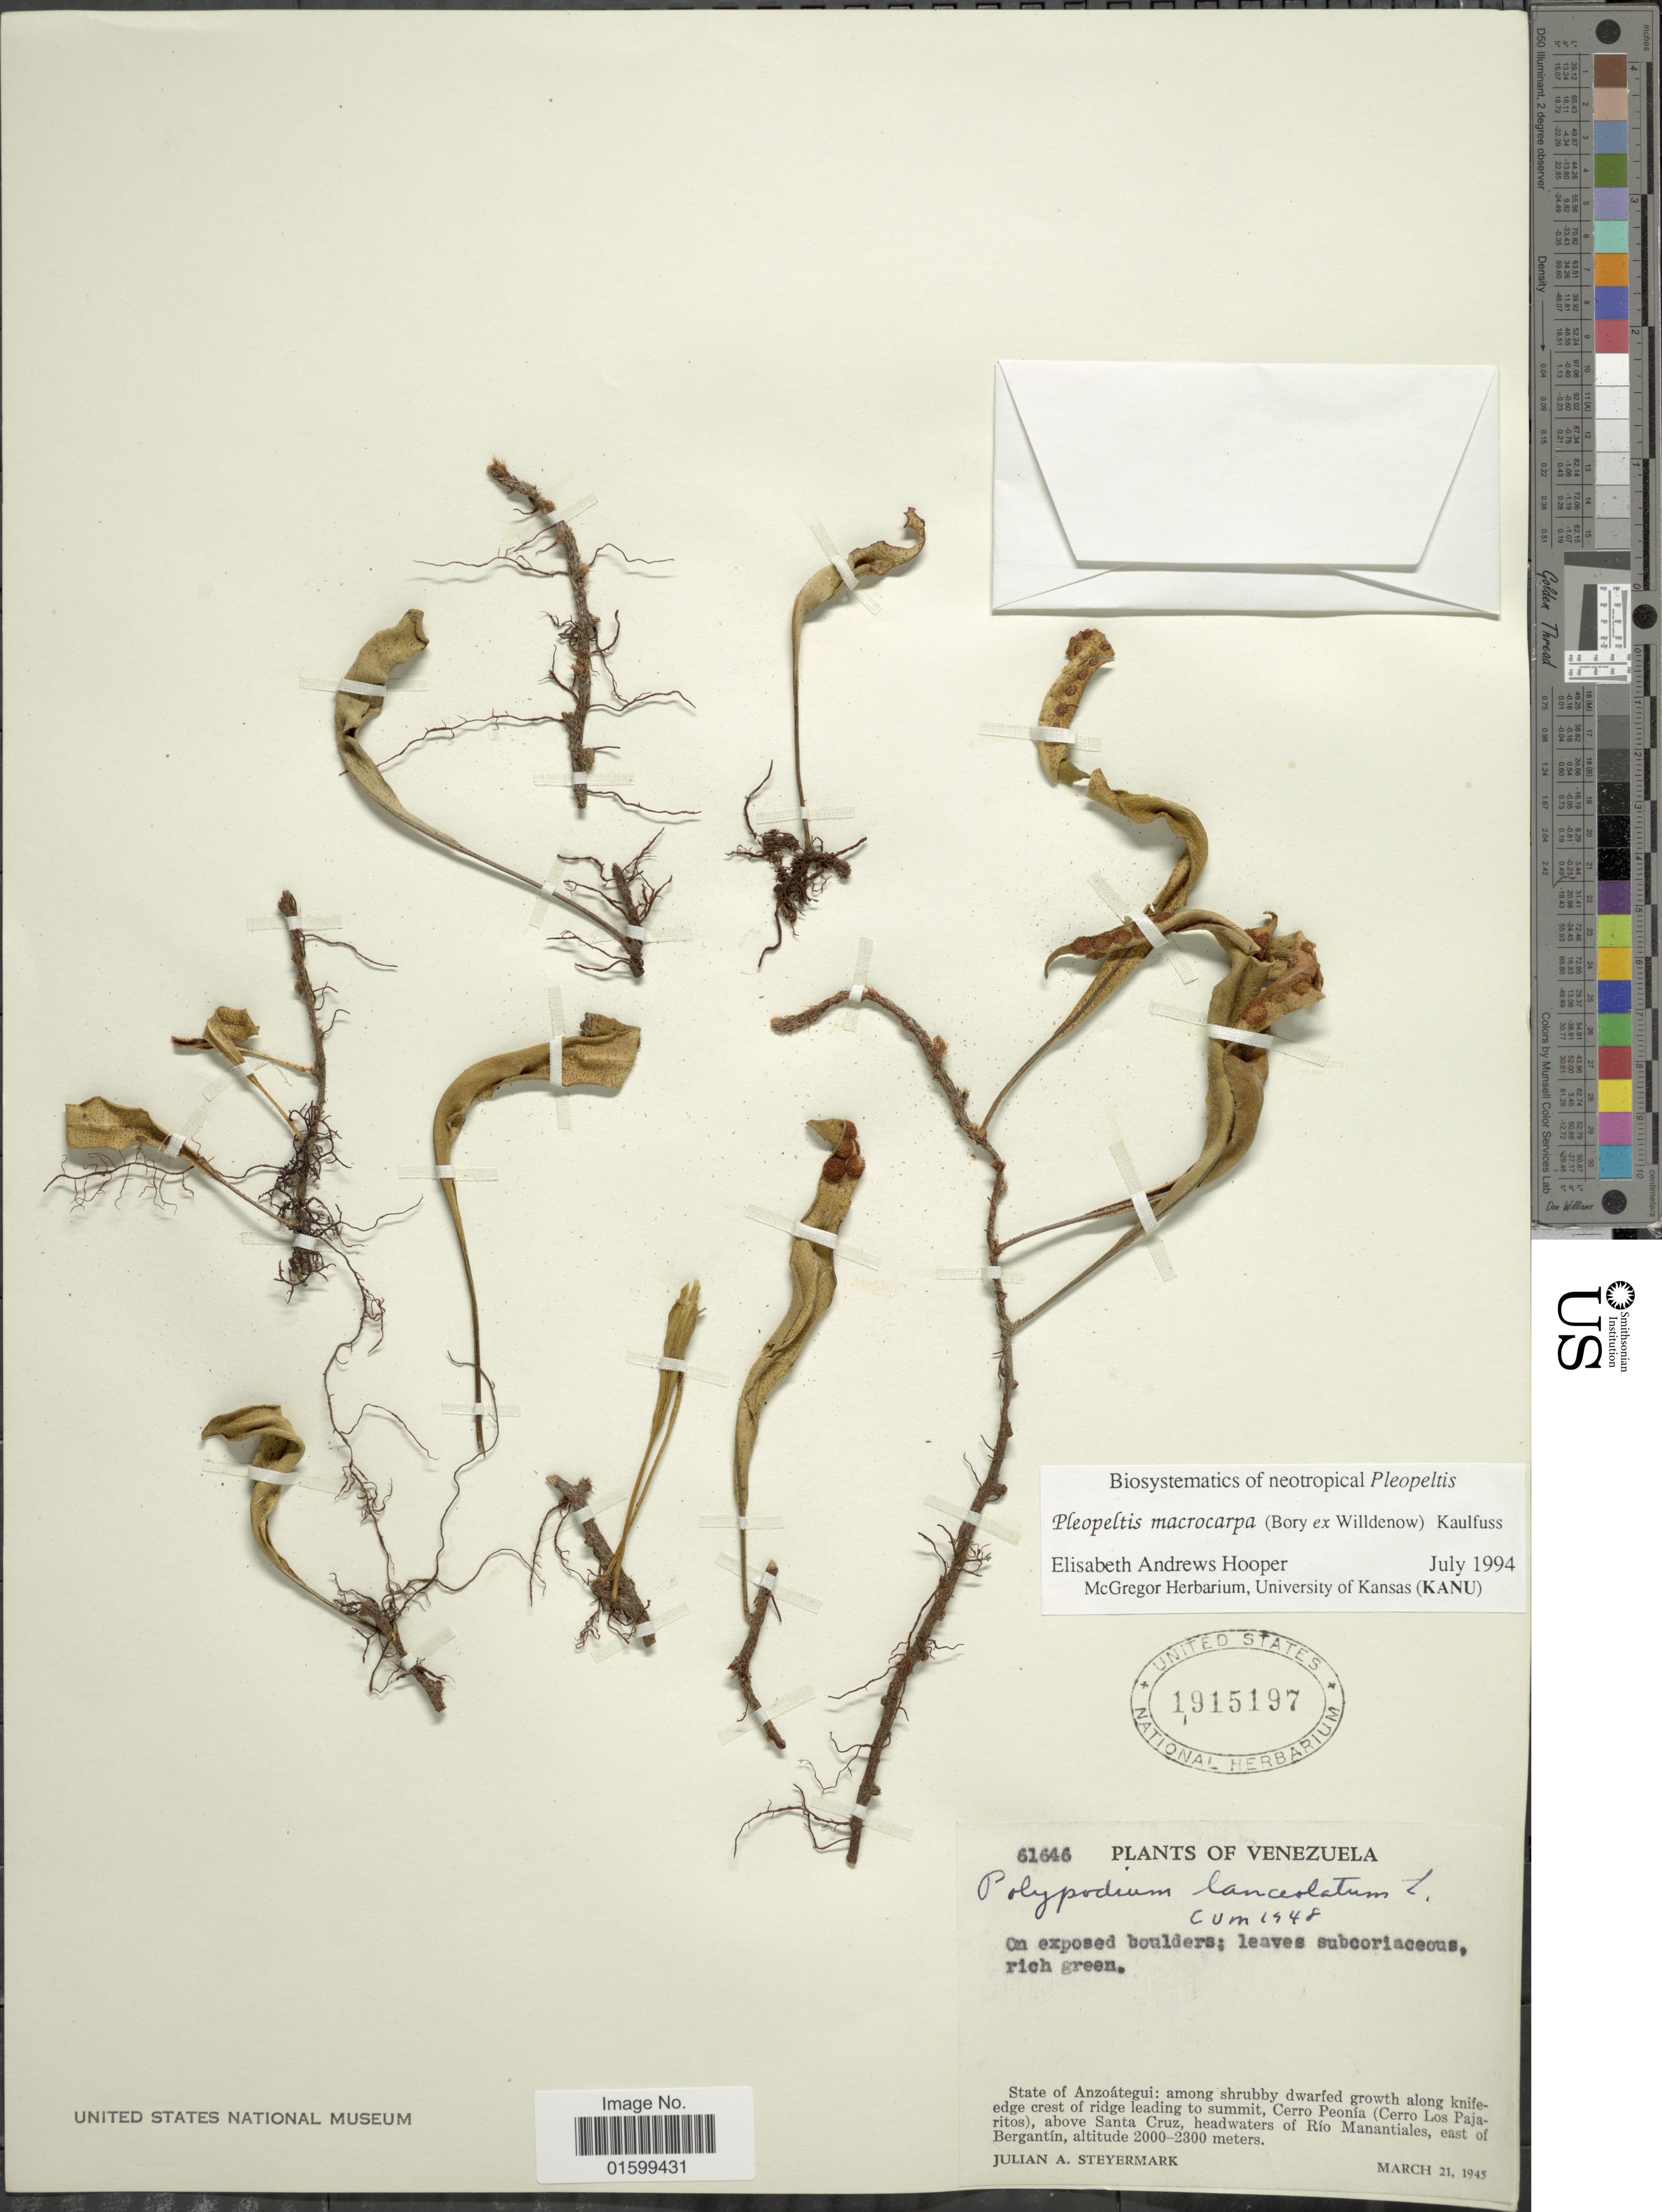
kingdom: Plantae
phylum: Tracheophyta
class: Polypodiopsida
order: Polypodiales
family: Polypodiaceae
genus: Pleopeltis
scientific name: Pleopeltis macrocarpa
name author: (Bory ex Willd.) Kaulf.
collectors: J. Steyermark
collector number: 61646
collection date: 1945-03-21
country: Venezuela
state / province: Anzoategui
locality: Among shrubby dwarfed growth along knide-edge crest of ridge leading to summit, Cerro Peonía (Cerro Los Pajaritos), above Santa Cruz, headwaters of Río Manantiales, east of Bergantín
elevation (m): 2000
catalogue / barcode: US 1915197